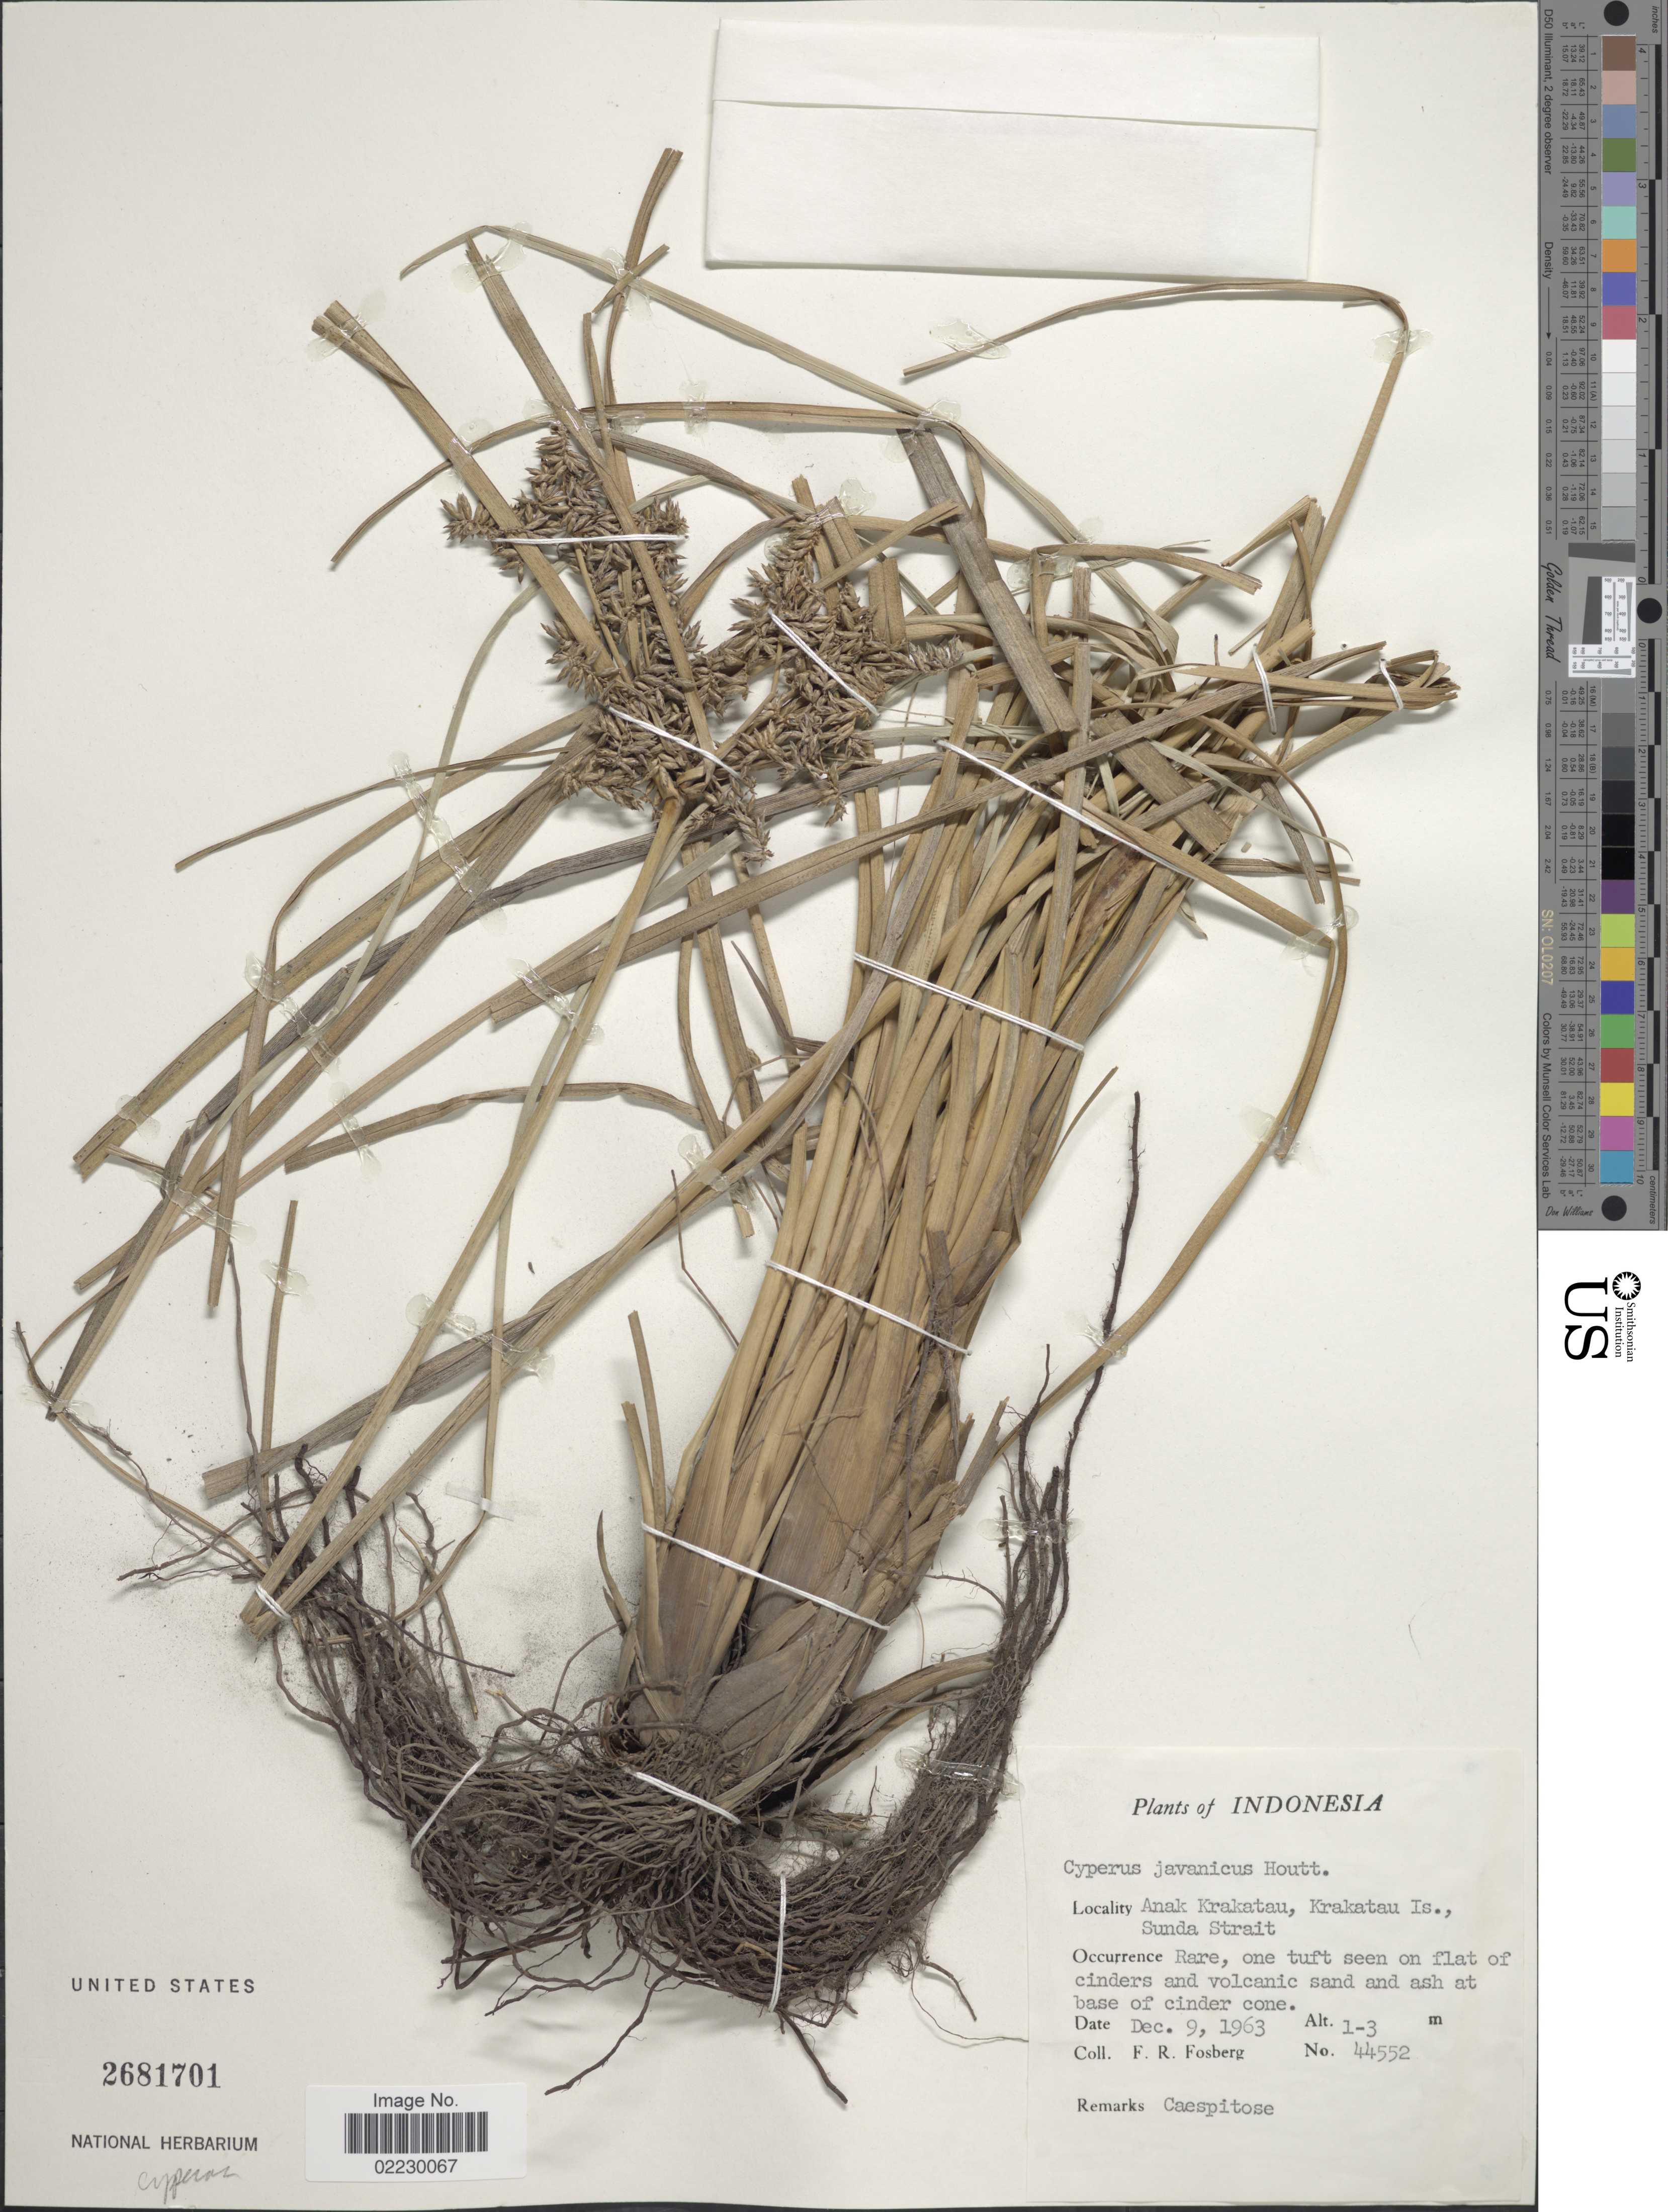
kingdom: Plantae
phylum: Tracheophyta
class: Liliopsida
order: Poales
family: Cyperaceae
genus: Cyperus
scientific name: Cyperus javanicus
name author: Houtt.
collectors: F. R. Fosberg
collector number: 44552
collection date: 1963-12-09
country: Indonesia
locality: Anak Krakatau, Krakatau Is., Sunda Strait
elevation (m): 1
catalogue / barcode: US 2681701